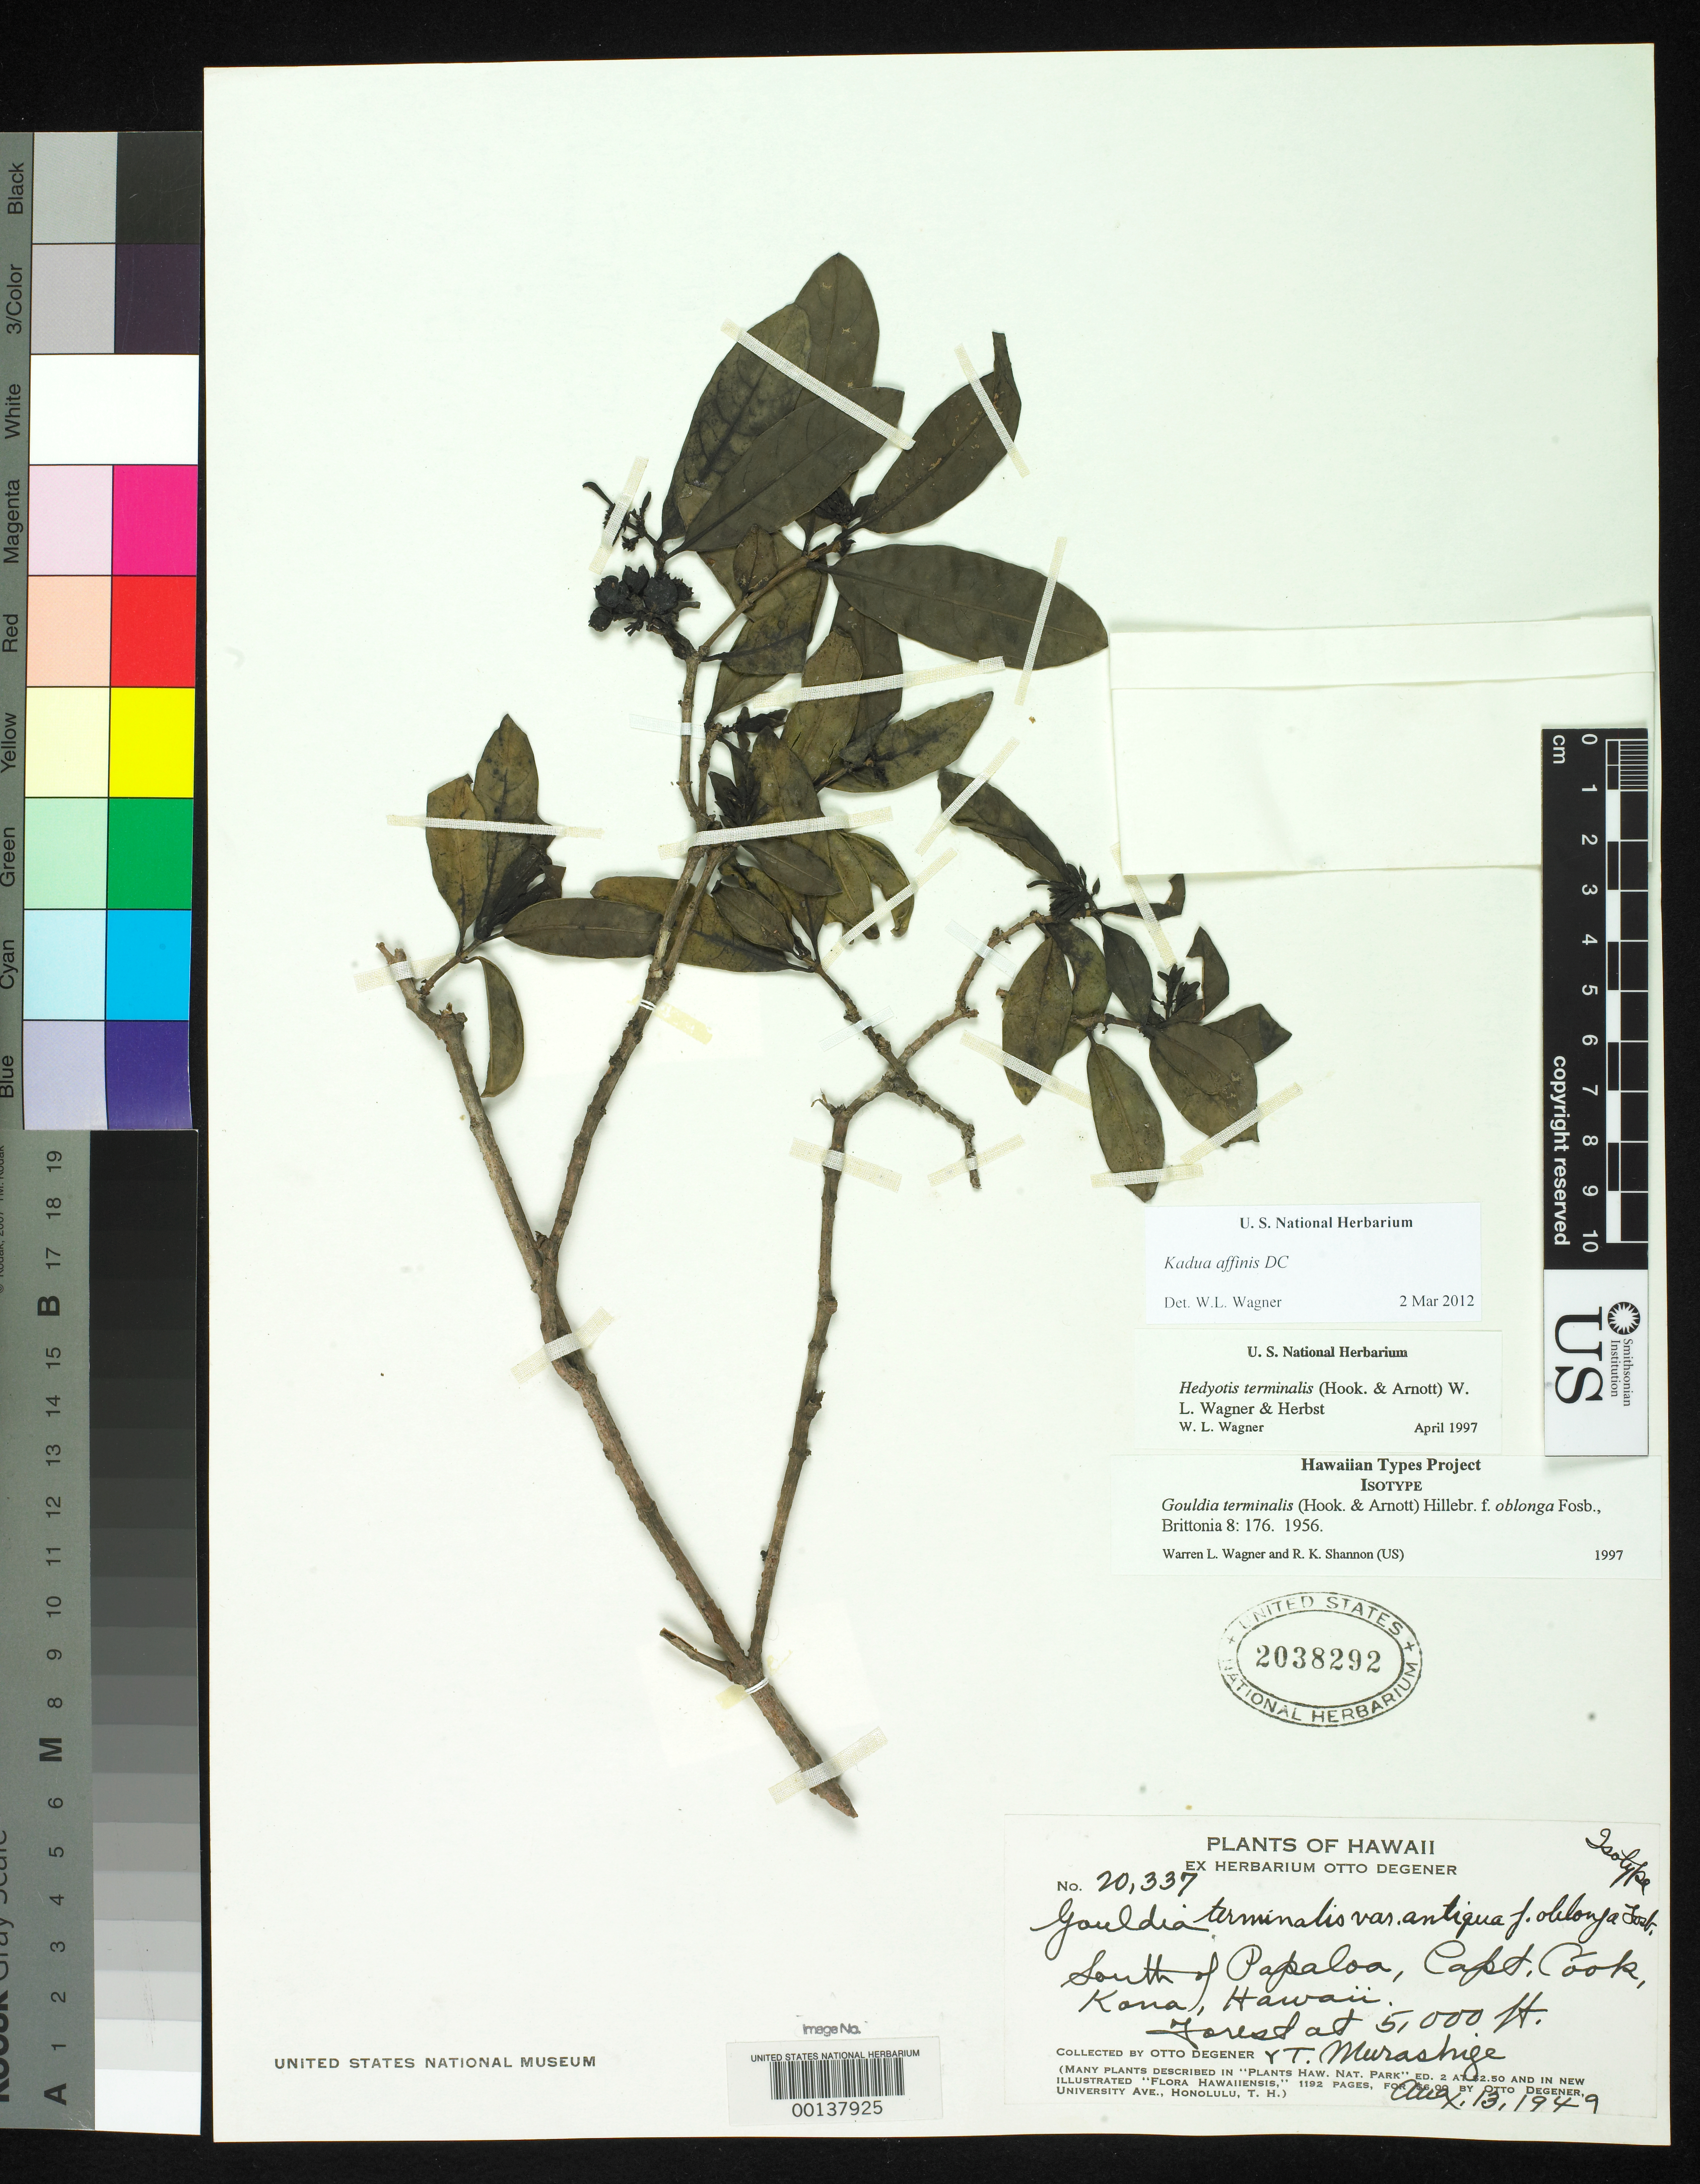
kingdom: Plantae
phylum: Tracheophyta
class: Magnoliopsida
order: Gentianales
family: Rubiaceae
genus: Gouldia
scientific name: Gouldia terminalis f. oblonga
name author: Fosberg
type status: Isotype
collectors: O. Degener & T. Murashige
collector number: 20337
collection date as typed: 13 Aug 1949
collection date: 1949-08-13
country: United States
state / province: Hawaii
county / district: Hawaii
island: Hawaii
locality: South of Papaloa, Captain Cook, Kona.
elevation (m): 1524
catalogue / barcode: US 2038292